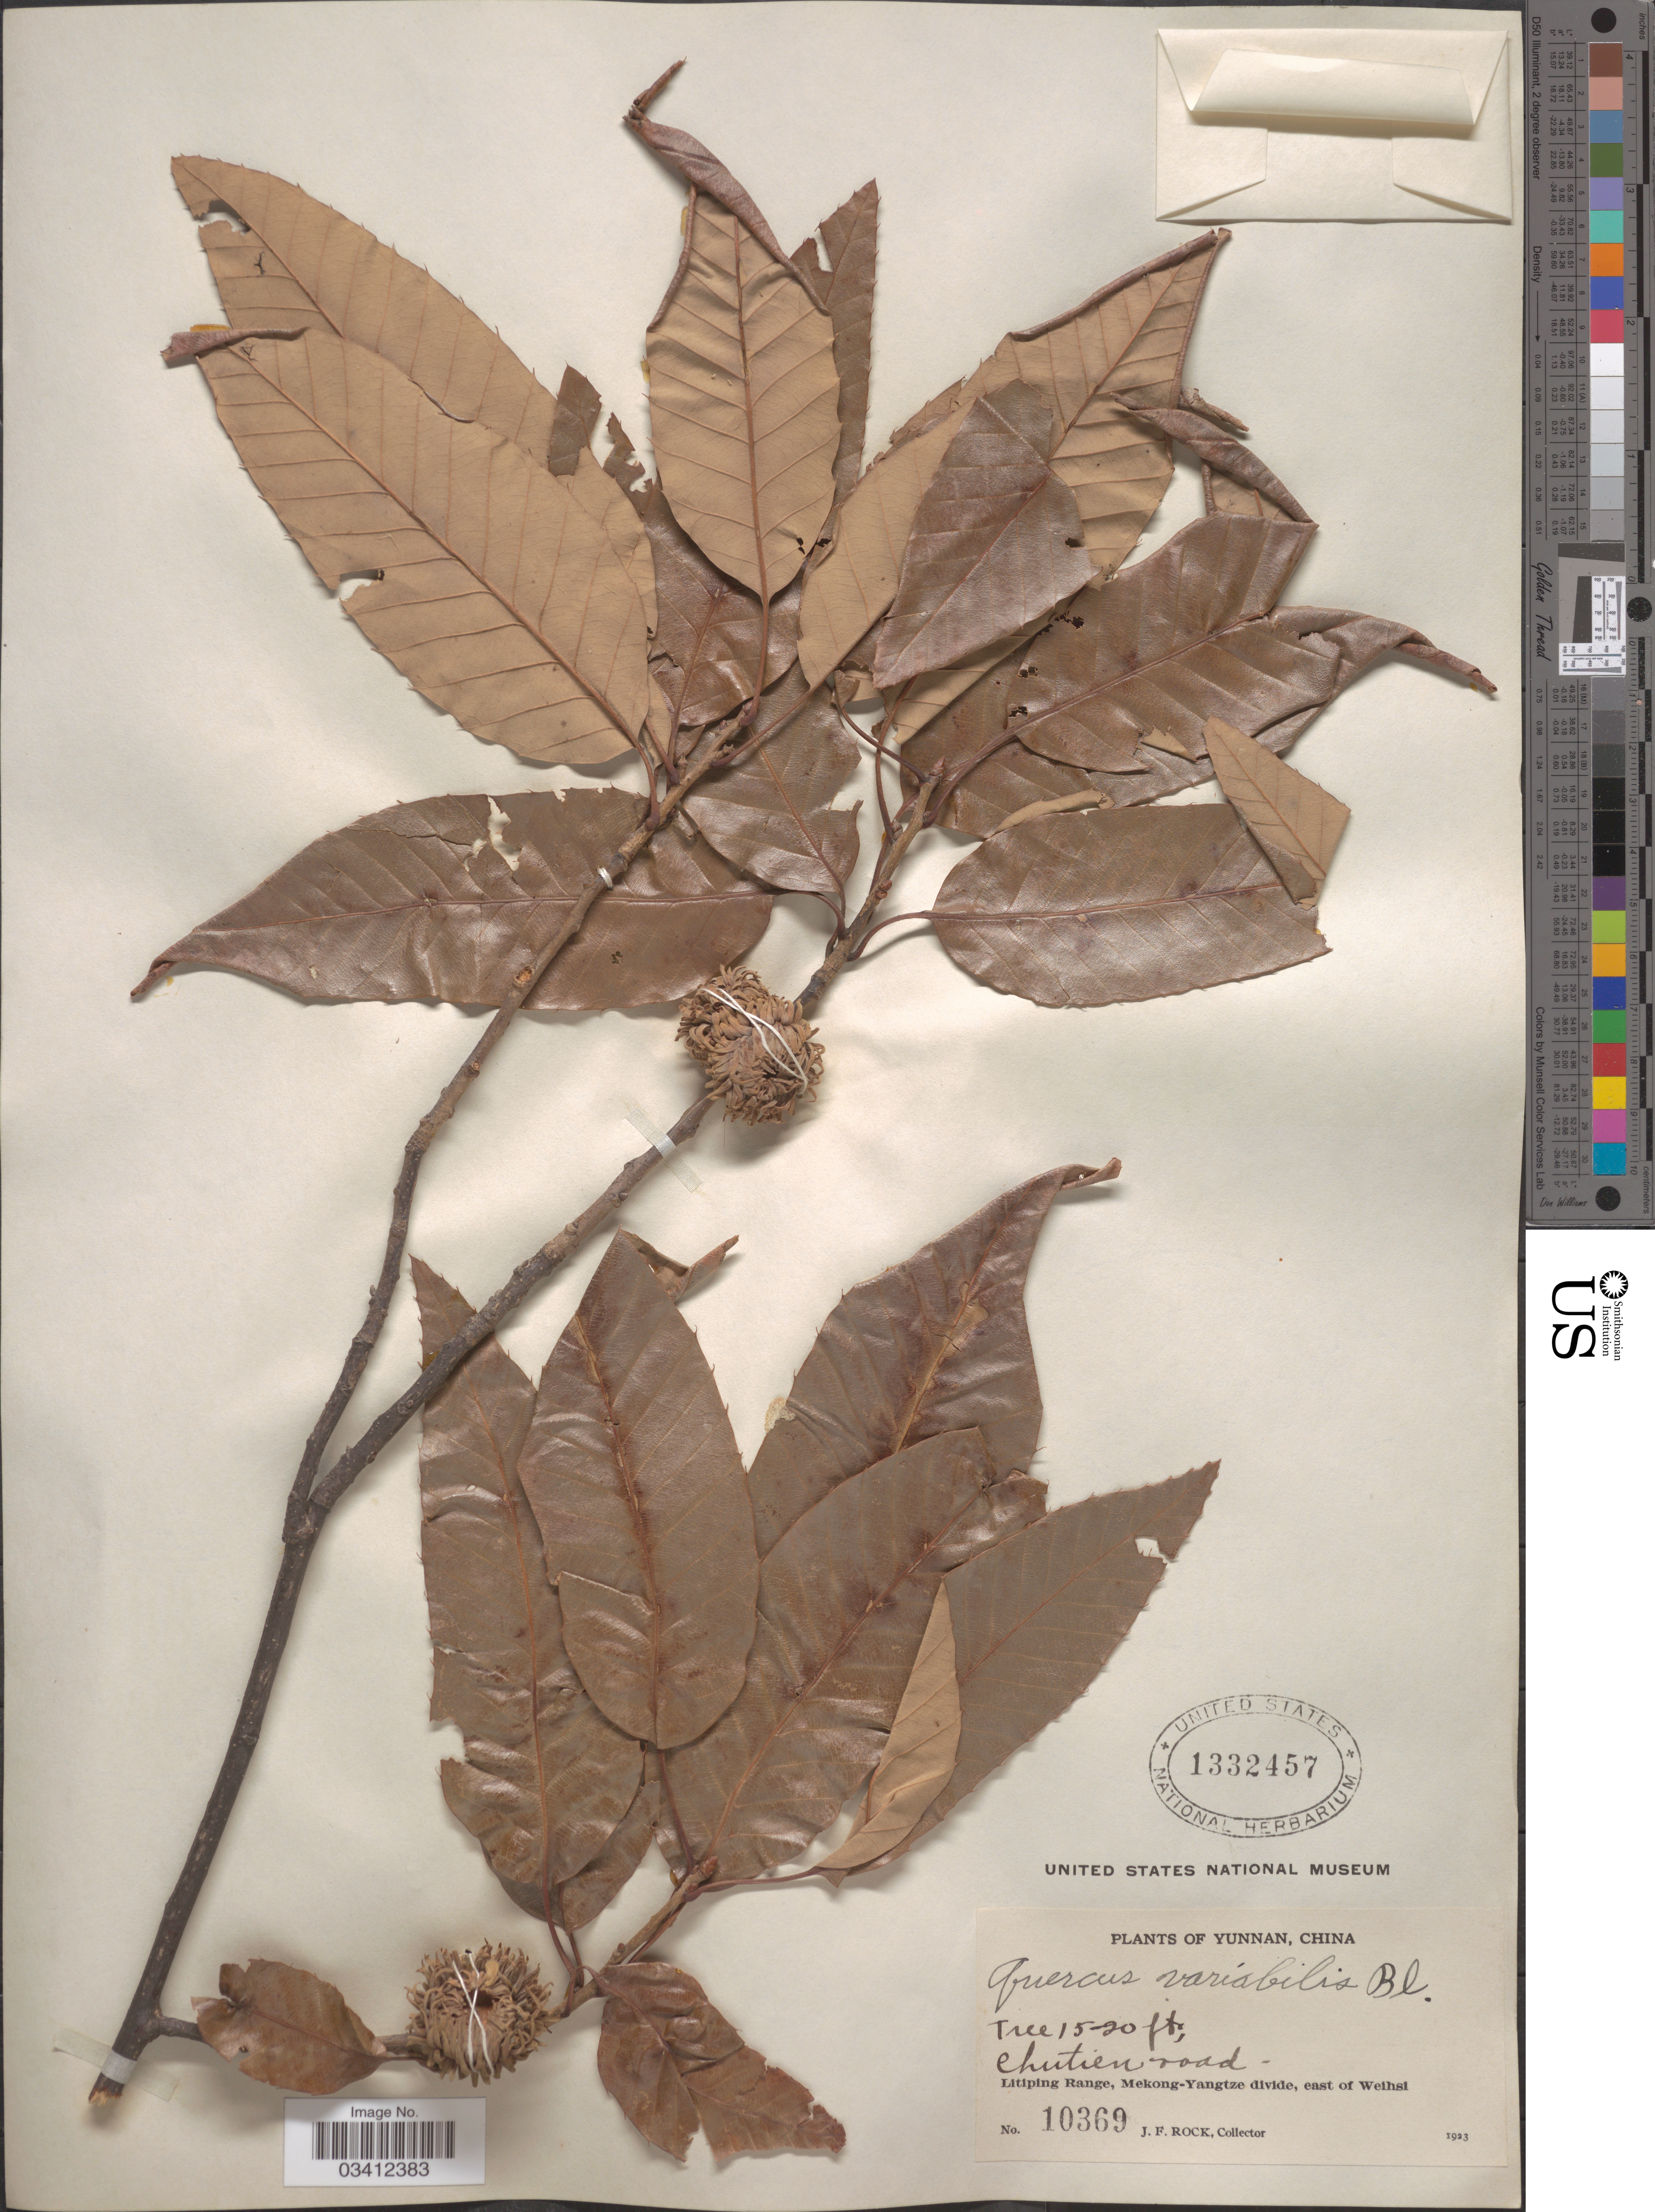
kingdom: Plantae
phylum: Tracheophyta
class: Magnoliopsida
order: Fagales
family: Fagaceae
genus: Quercus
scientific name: Quercus variabilis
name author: Blume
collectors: J. Rock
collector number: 10369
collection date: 1923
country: China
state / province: Yunnan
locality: Chutien road. Litiping Range, Mekong-Yangtze divide, east of Weihsi.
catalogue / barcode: US 1332457